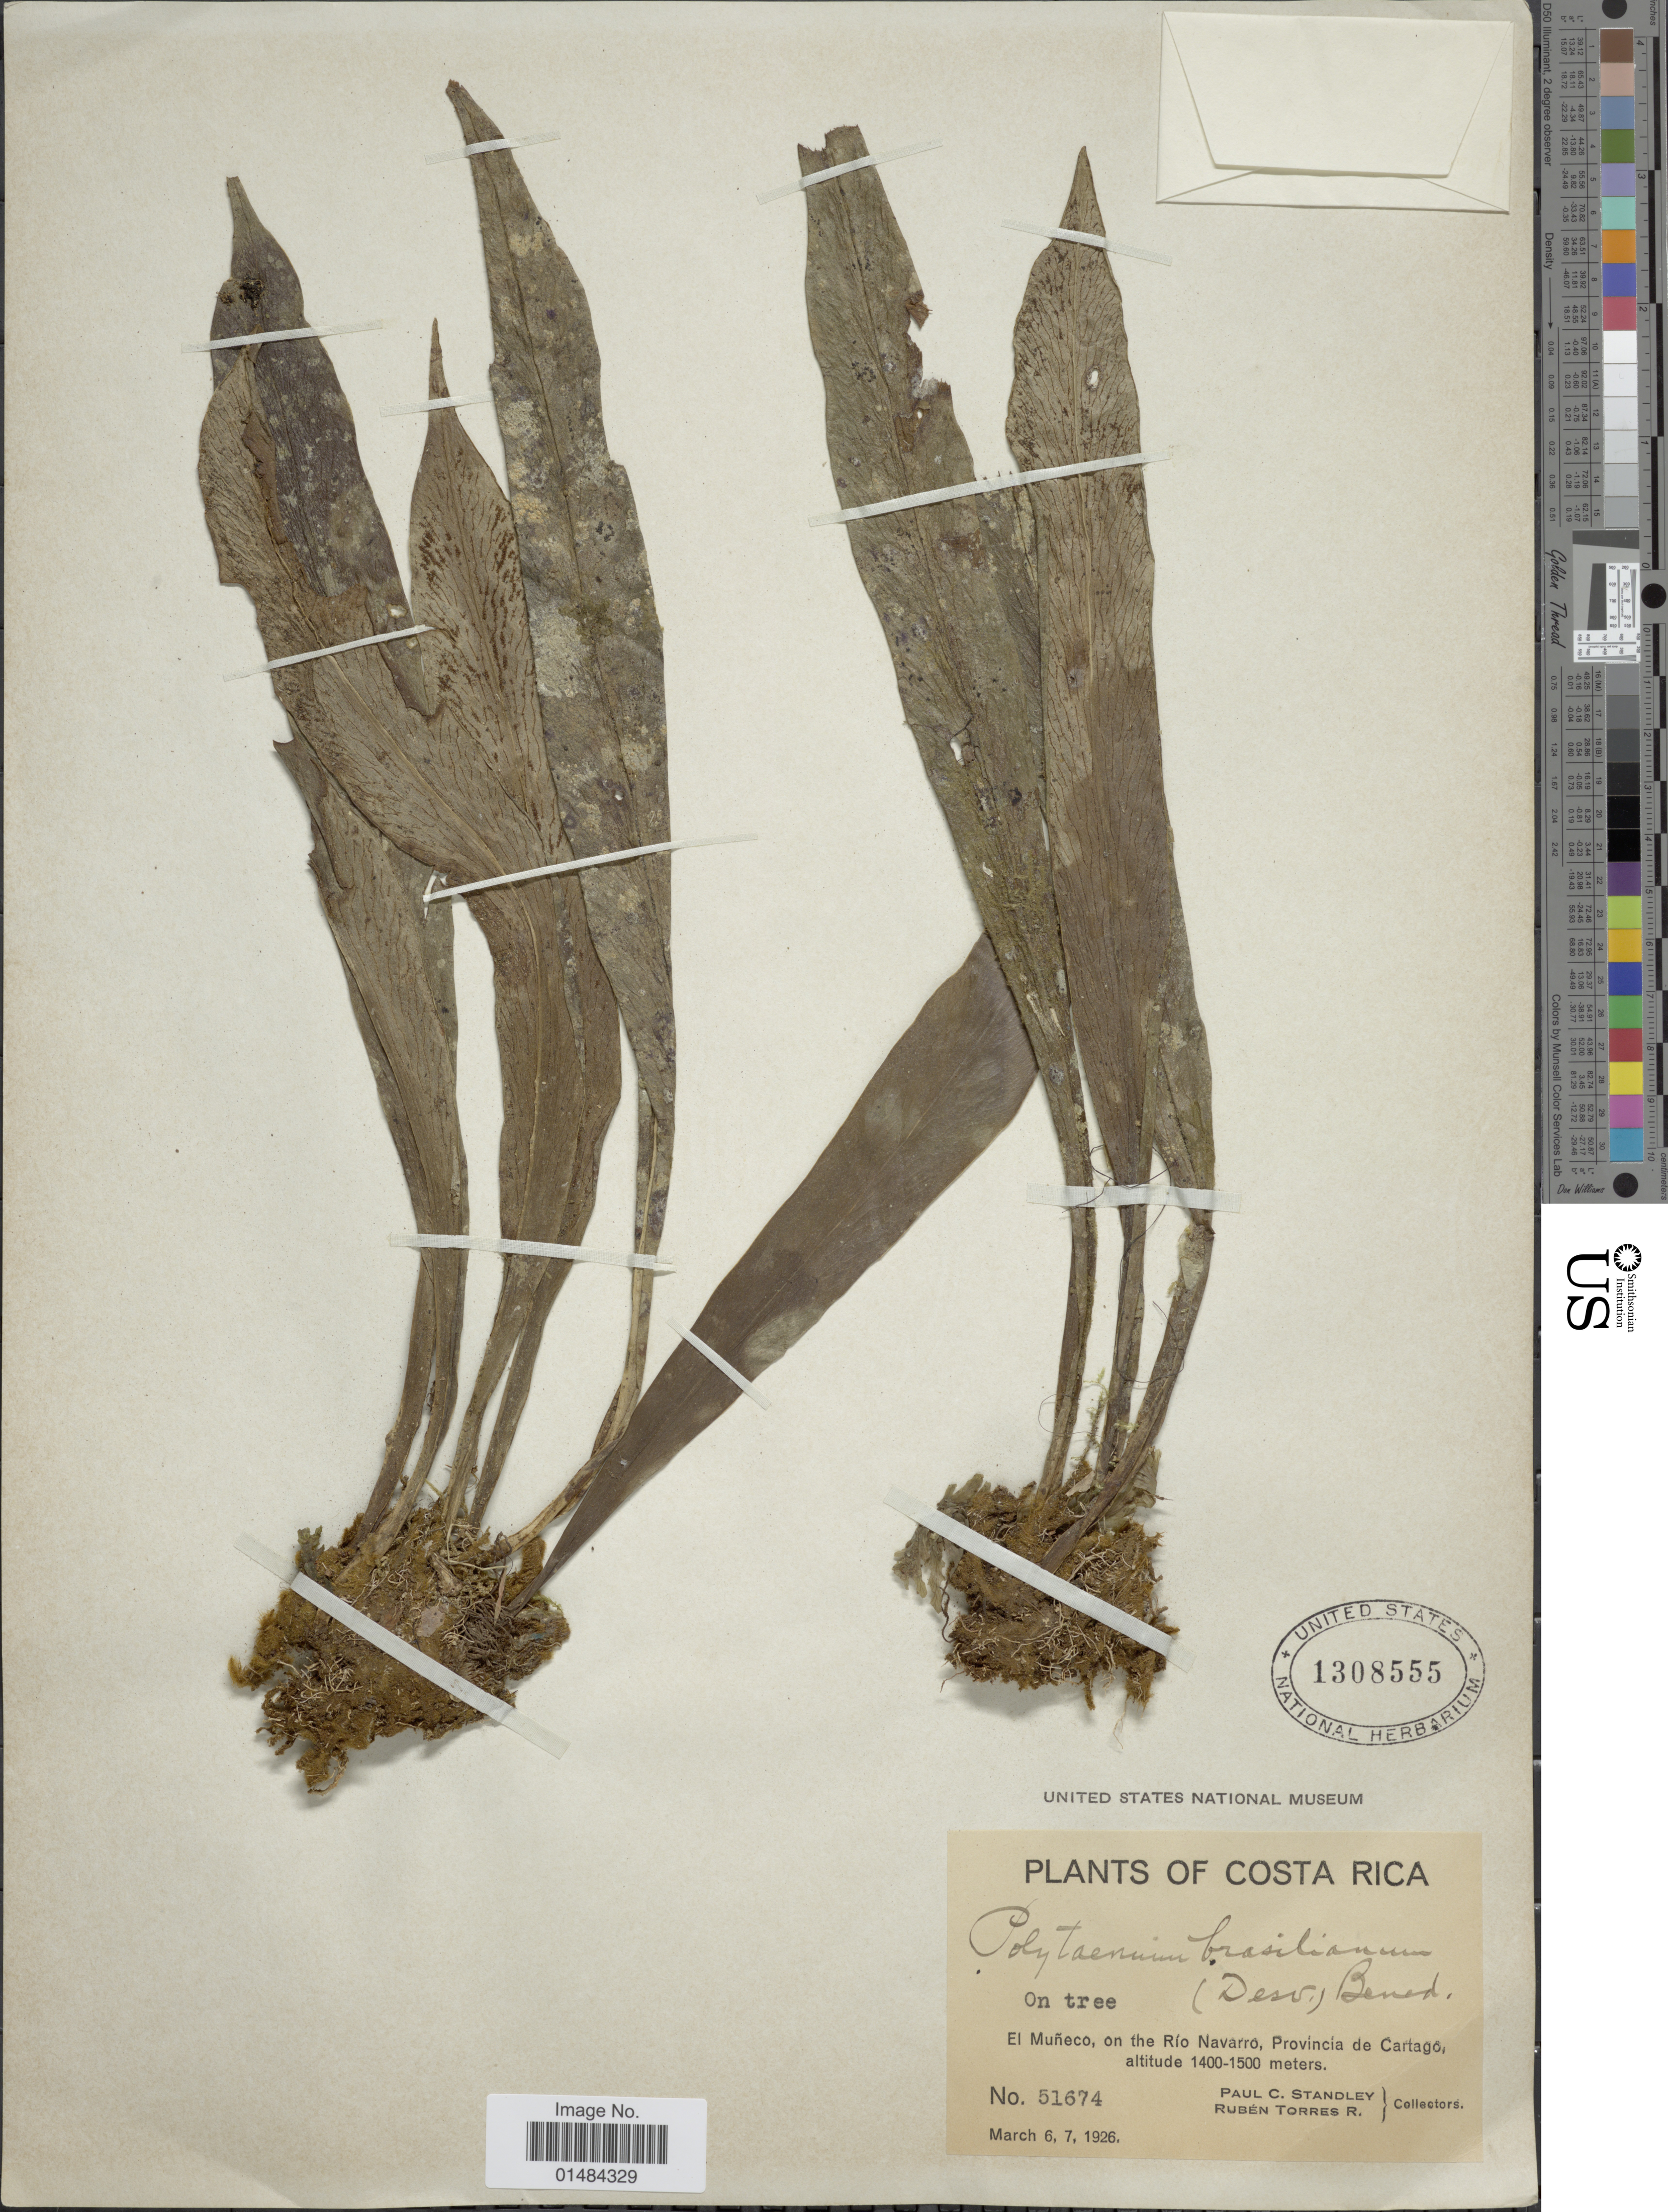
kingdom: Plantae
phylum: Tracheophyta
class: Polypodiopsida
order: Polypodiales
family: Pteridaceae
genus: Polytaenium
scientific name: Polytaenium chlorosporum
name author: (Mickel & Beitel) E.H. Crane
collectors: P. C. Standley & R. Torres Rojas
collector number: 51674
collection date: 1926-03-06/1926-03-07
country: Costa Rica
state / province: Cartago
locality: Costa Rica, El Muñeco, on the Río Navarro, Provincia de Cartago.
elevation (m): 1400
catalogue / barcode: US 1308555